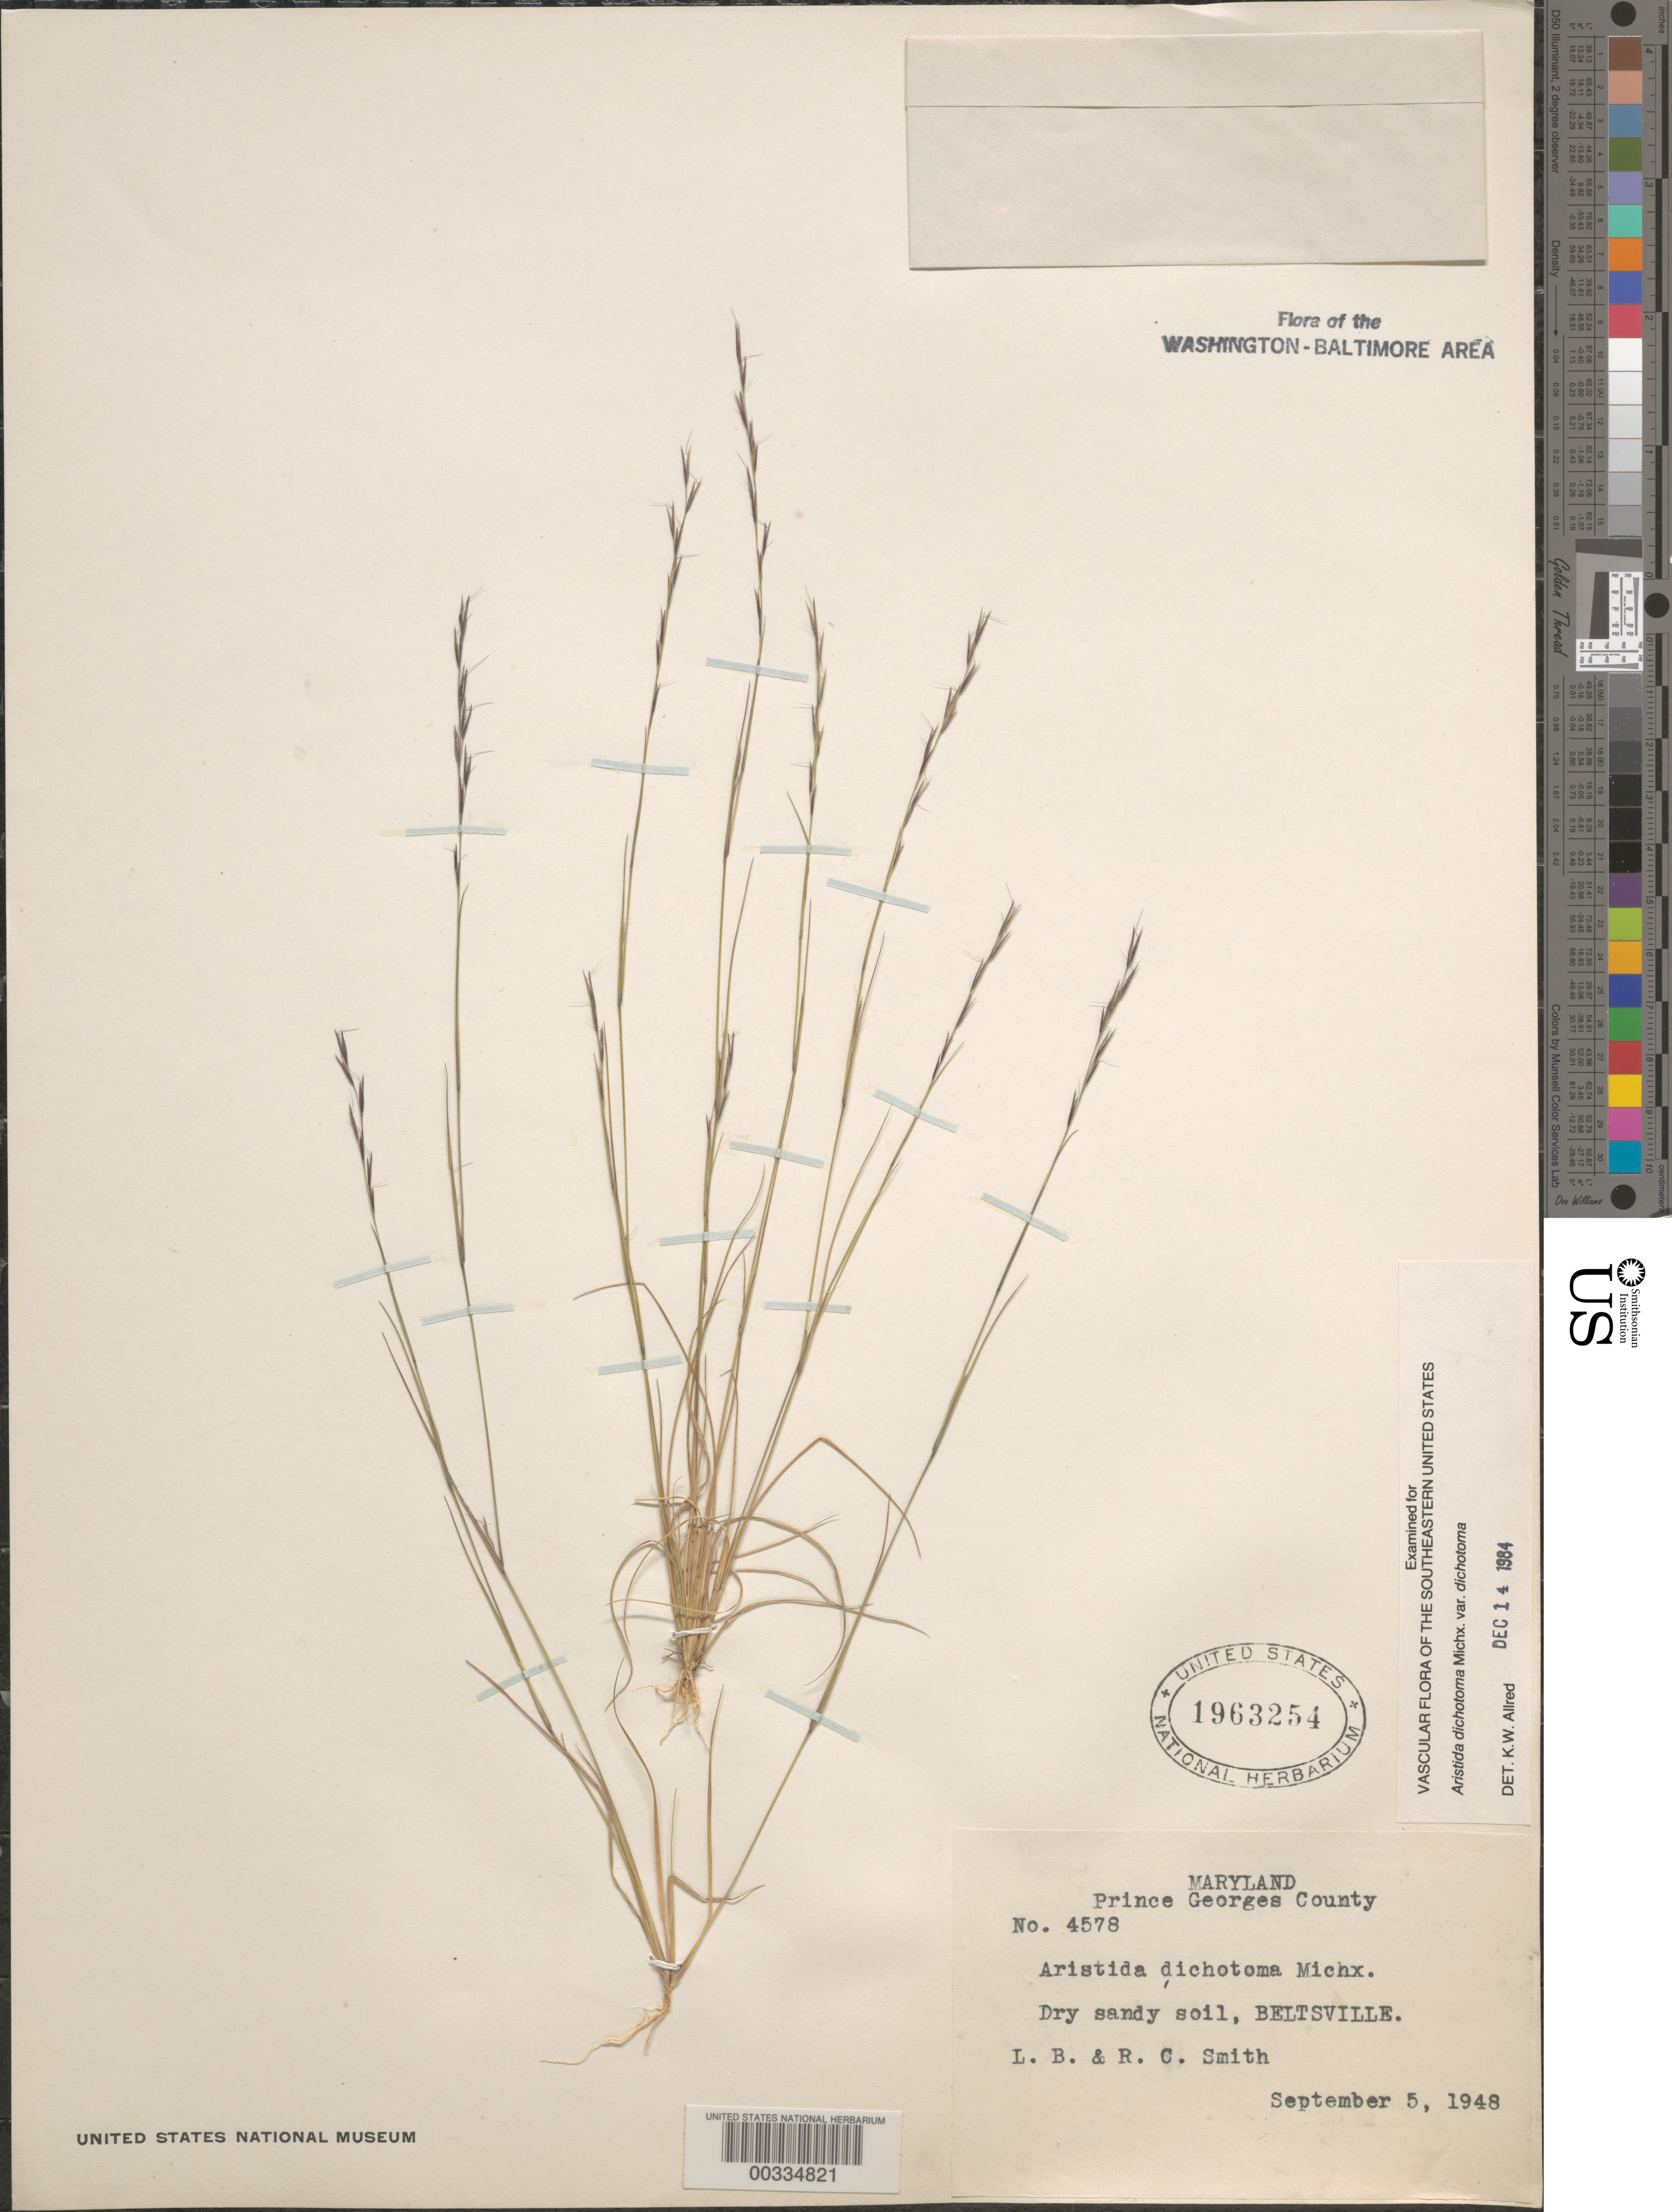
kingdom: Plantae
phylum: Tracheophyta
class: Liliopsida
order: Poales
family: Poaceae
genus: Aristida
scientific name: Aristida dichotoma var. dichotoma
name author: Michx.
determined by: Alfred, K. W.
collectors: L. Smith & R. C. Smith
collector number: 4578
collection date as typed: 05 Sep 1948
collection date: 1948-09-05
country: United States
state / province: Maryland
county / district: Prince George's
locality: Beltsville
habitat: Dry sandy soil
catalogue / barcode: US 1963254